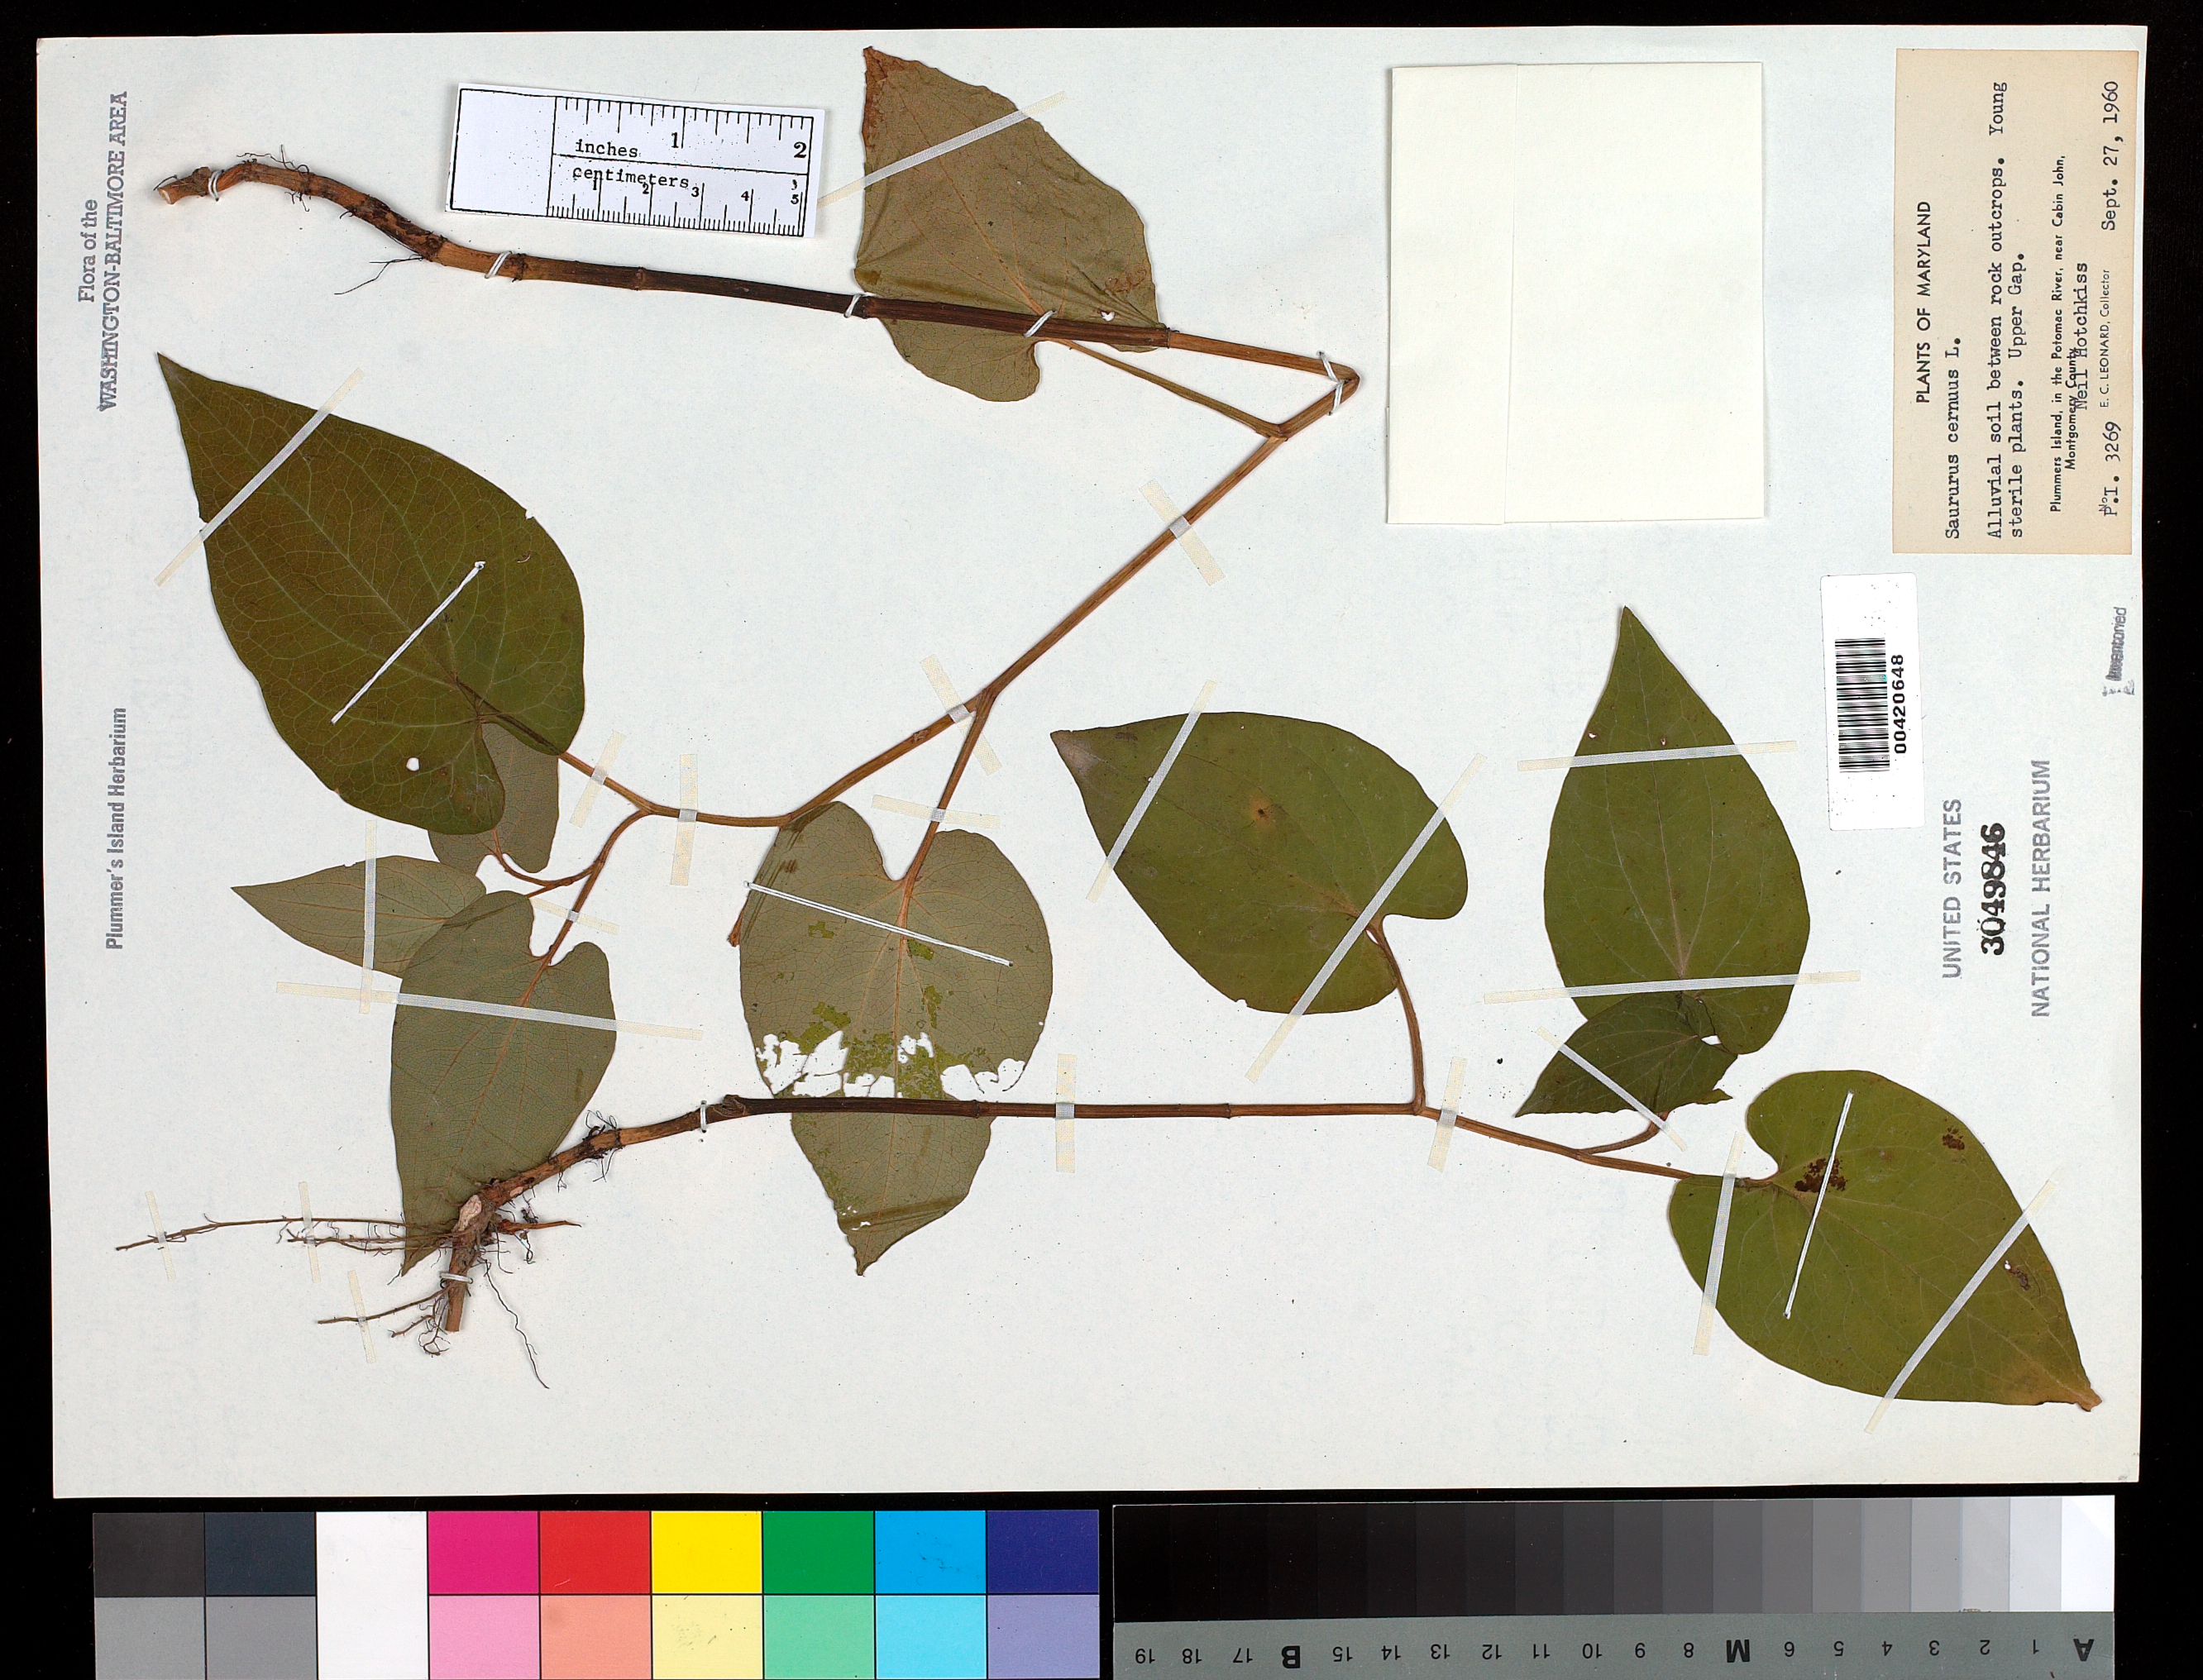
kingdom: Plantae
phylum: Tracheophyta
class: Magnoliopsida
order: Piperales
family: Saururaceae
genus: Saururus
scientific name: Saururus cernuus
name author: L.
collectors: E. C. Leonard & N. Hotchkiss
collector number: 3269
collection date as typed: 27 Sep 1960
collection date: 1960-09-27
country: United States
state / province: Maryland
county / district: Montgomery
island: Plummers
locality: Plummer's Island; Upper Gap C. & O. Canal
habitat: Alluvial soil between rock outcrops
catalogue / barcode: US 3049846